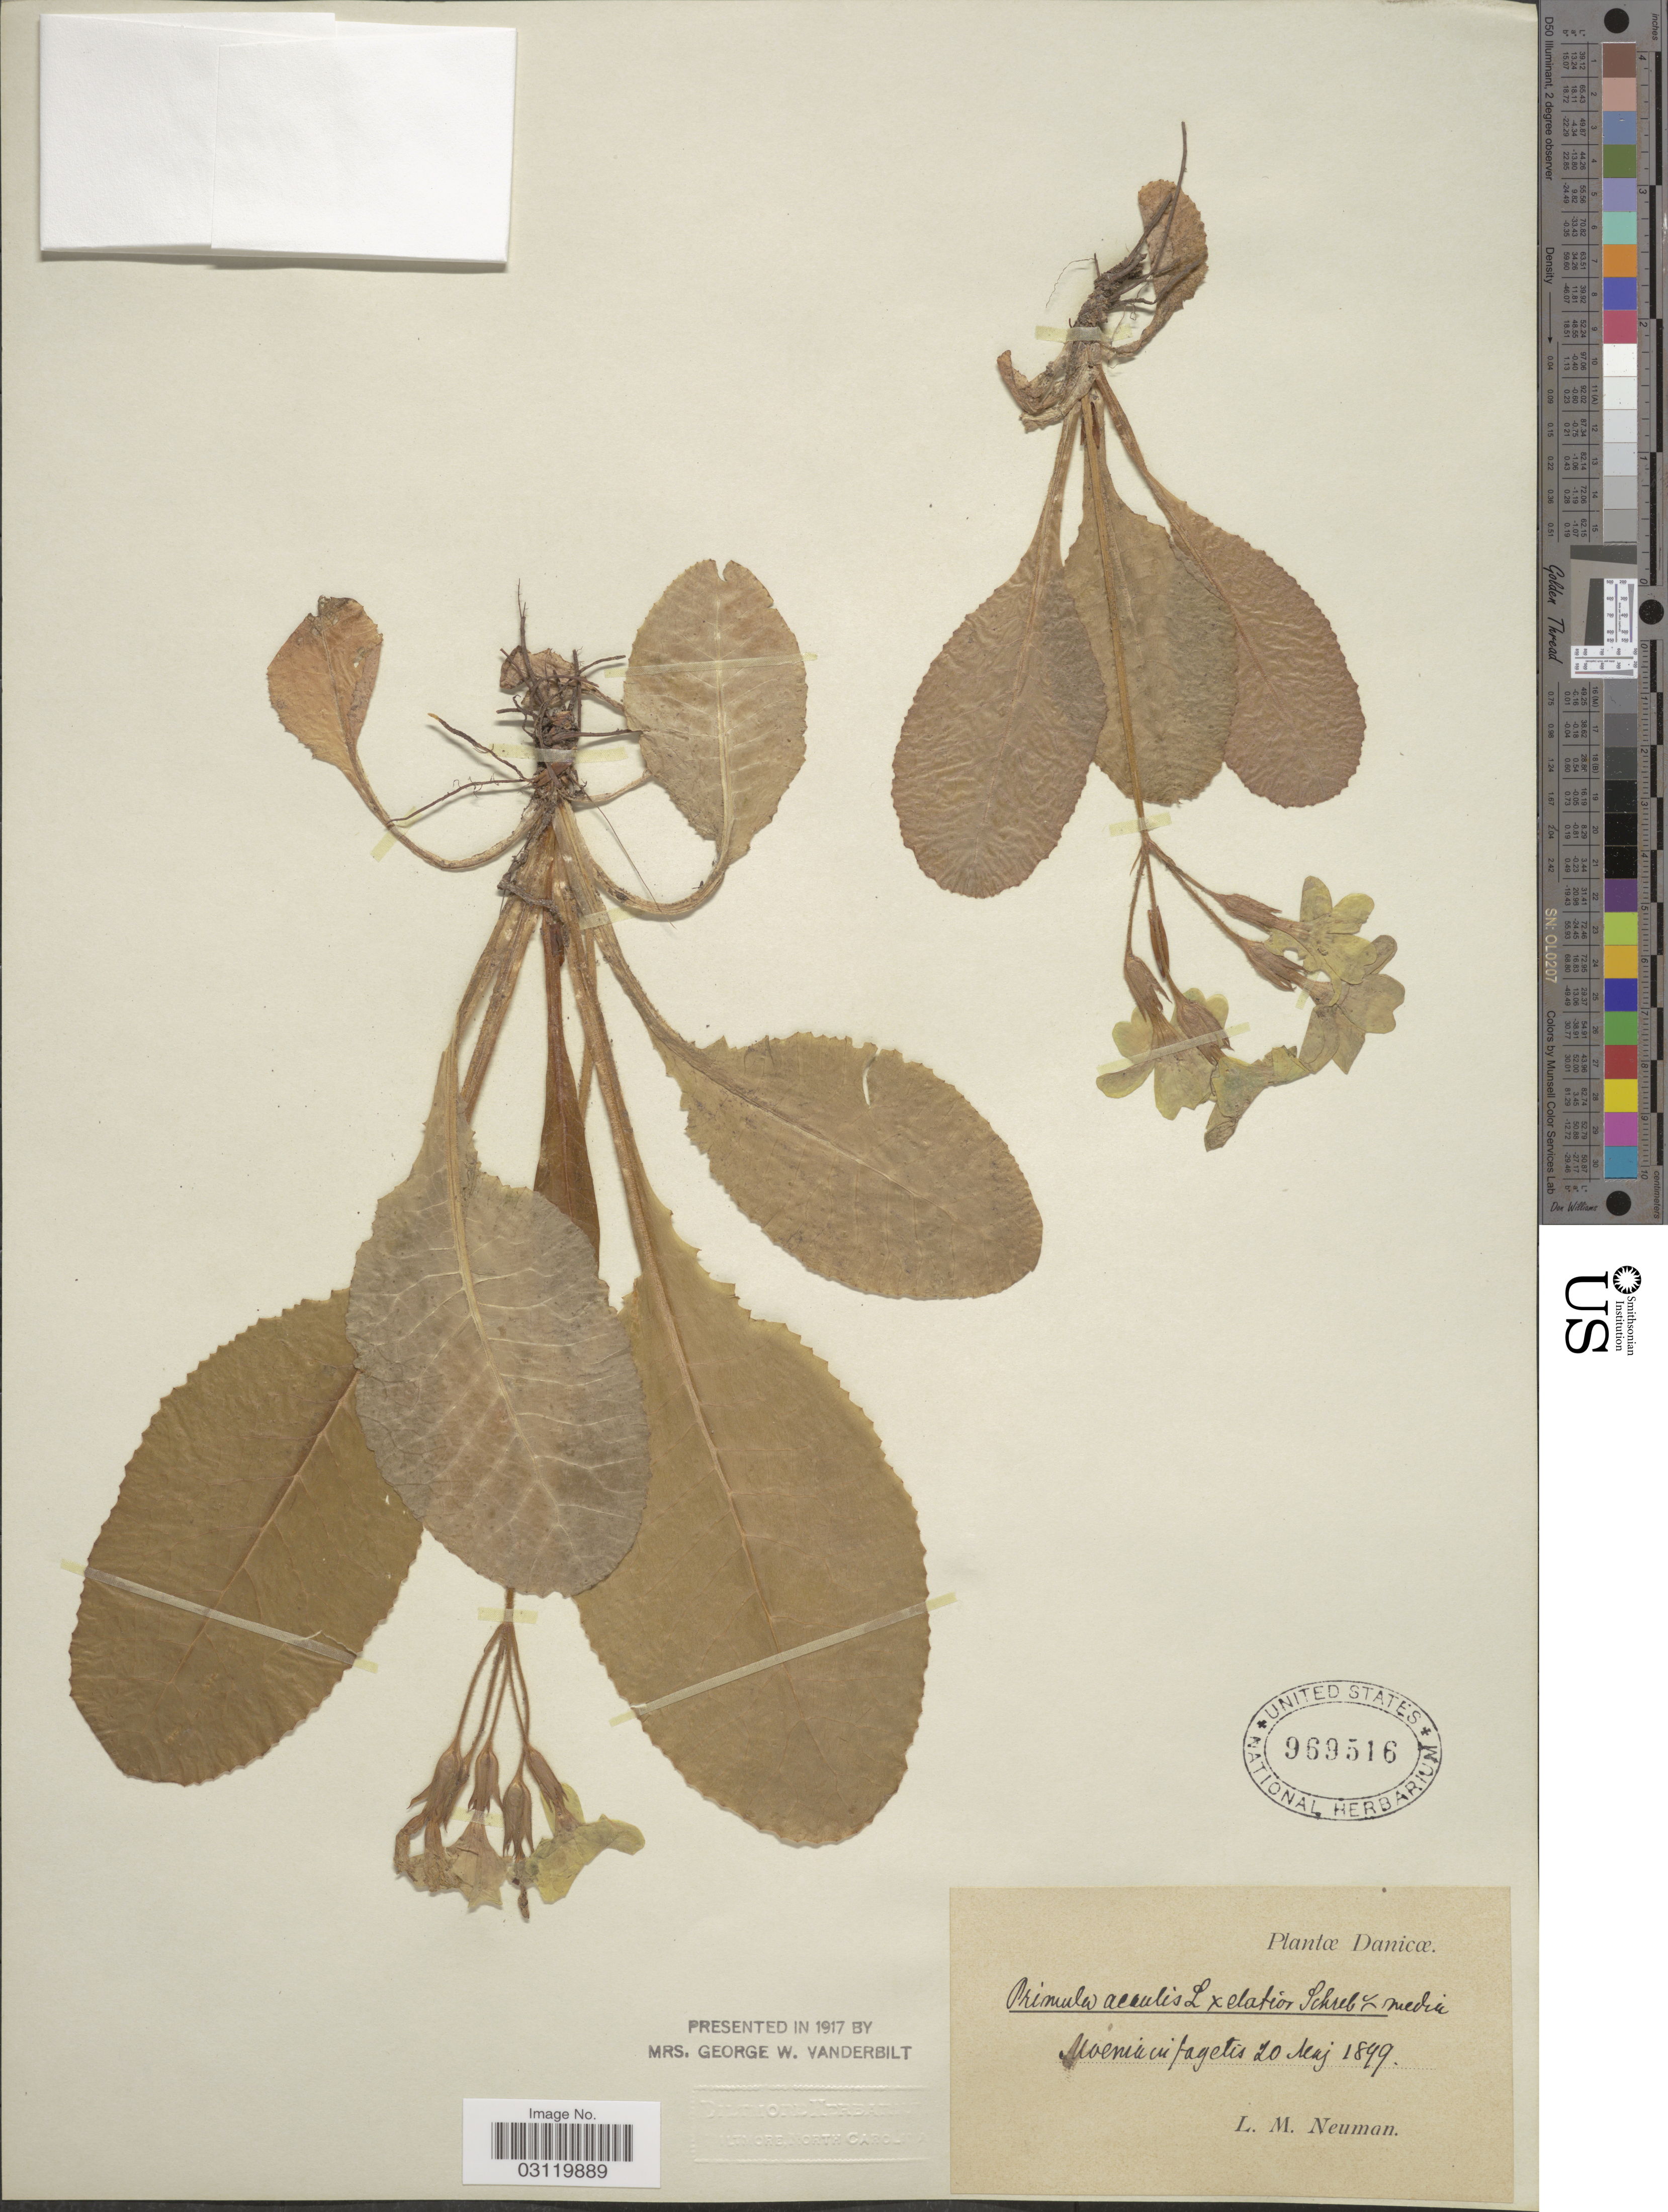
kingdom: Plantae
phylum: Tracheophyta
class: Magnoliopsida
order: Ericales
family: Primulaceae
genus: Primula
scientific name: Primula acaulis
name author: (L.) Hill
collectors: L. Neuman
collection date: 1899-05-20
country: Denmark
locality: Danicæ, Moenia in fagetis.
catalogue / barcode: US 969516